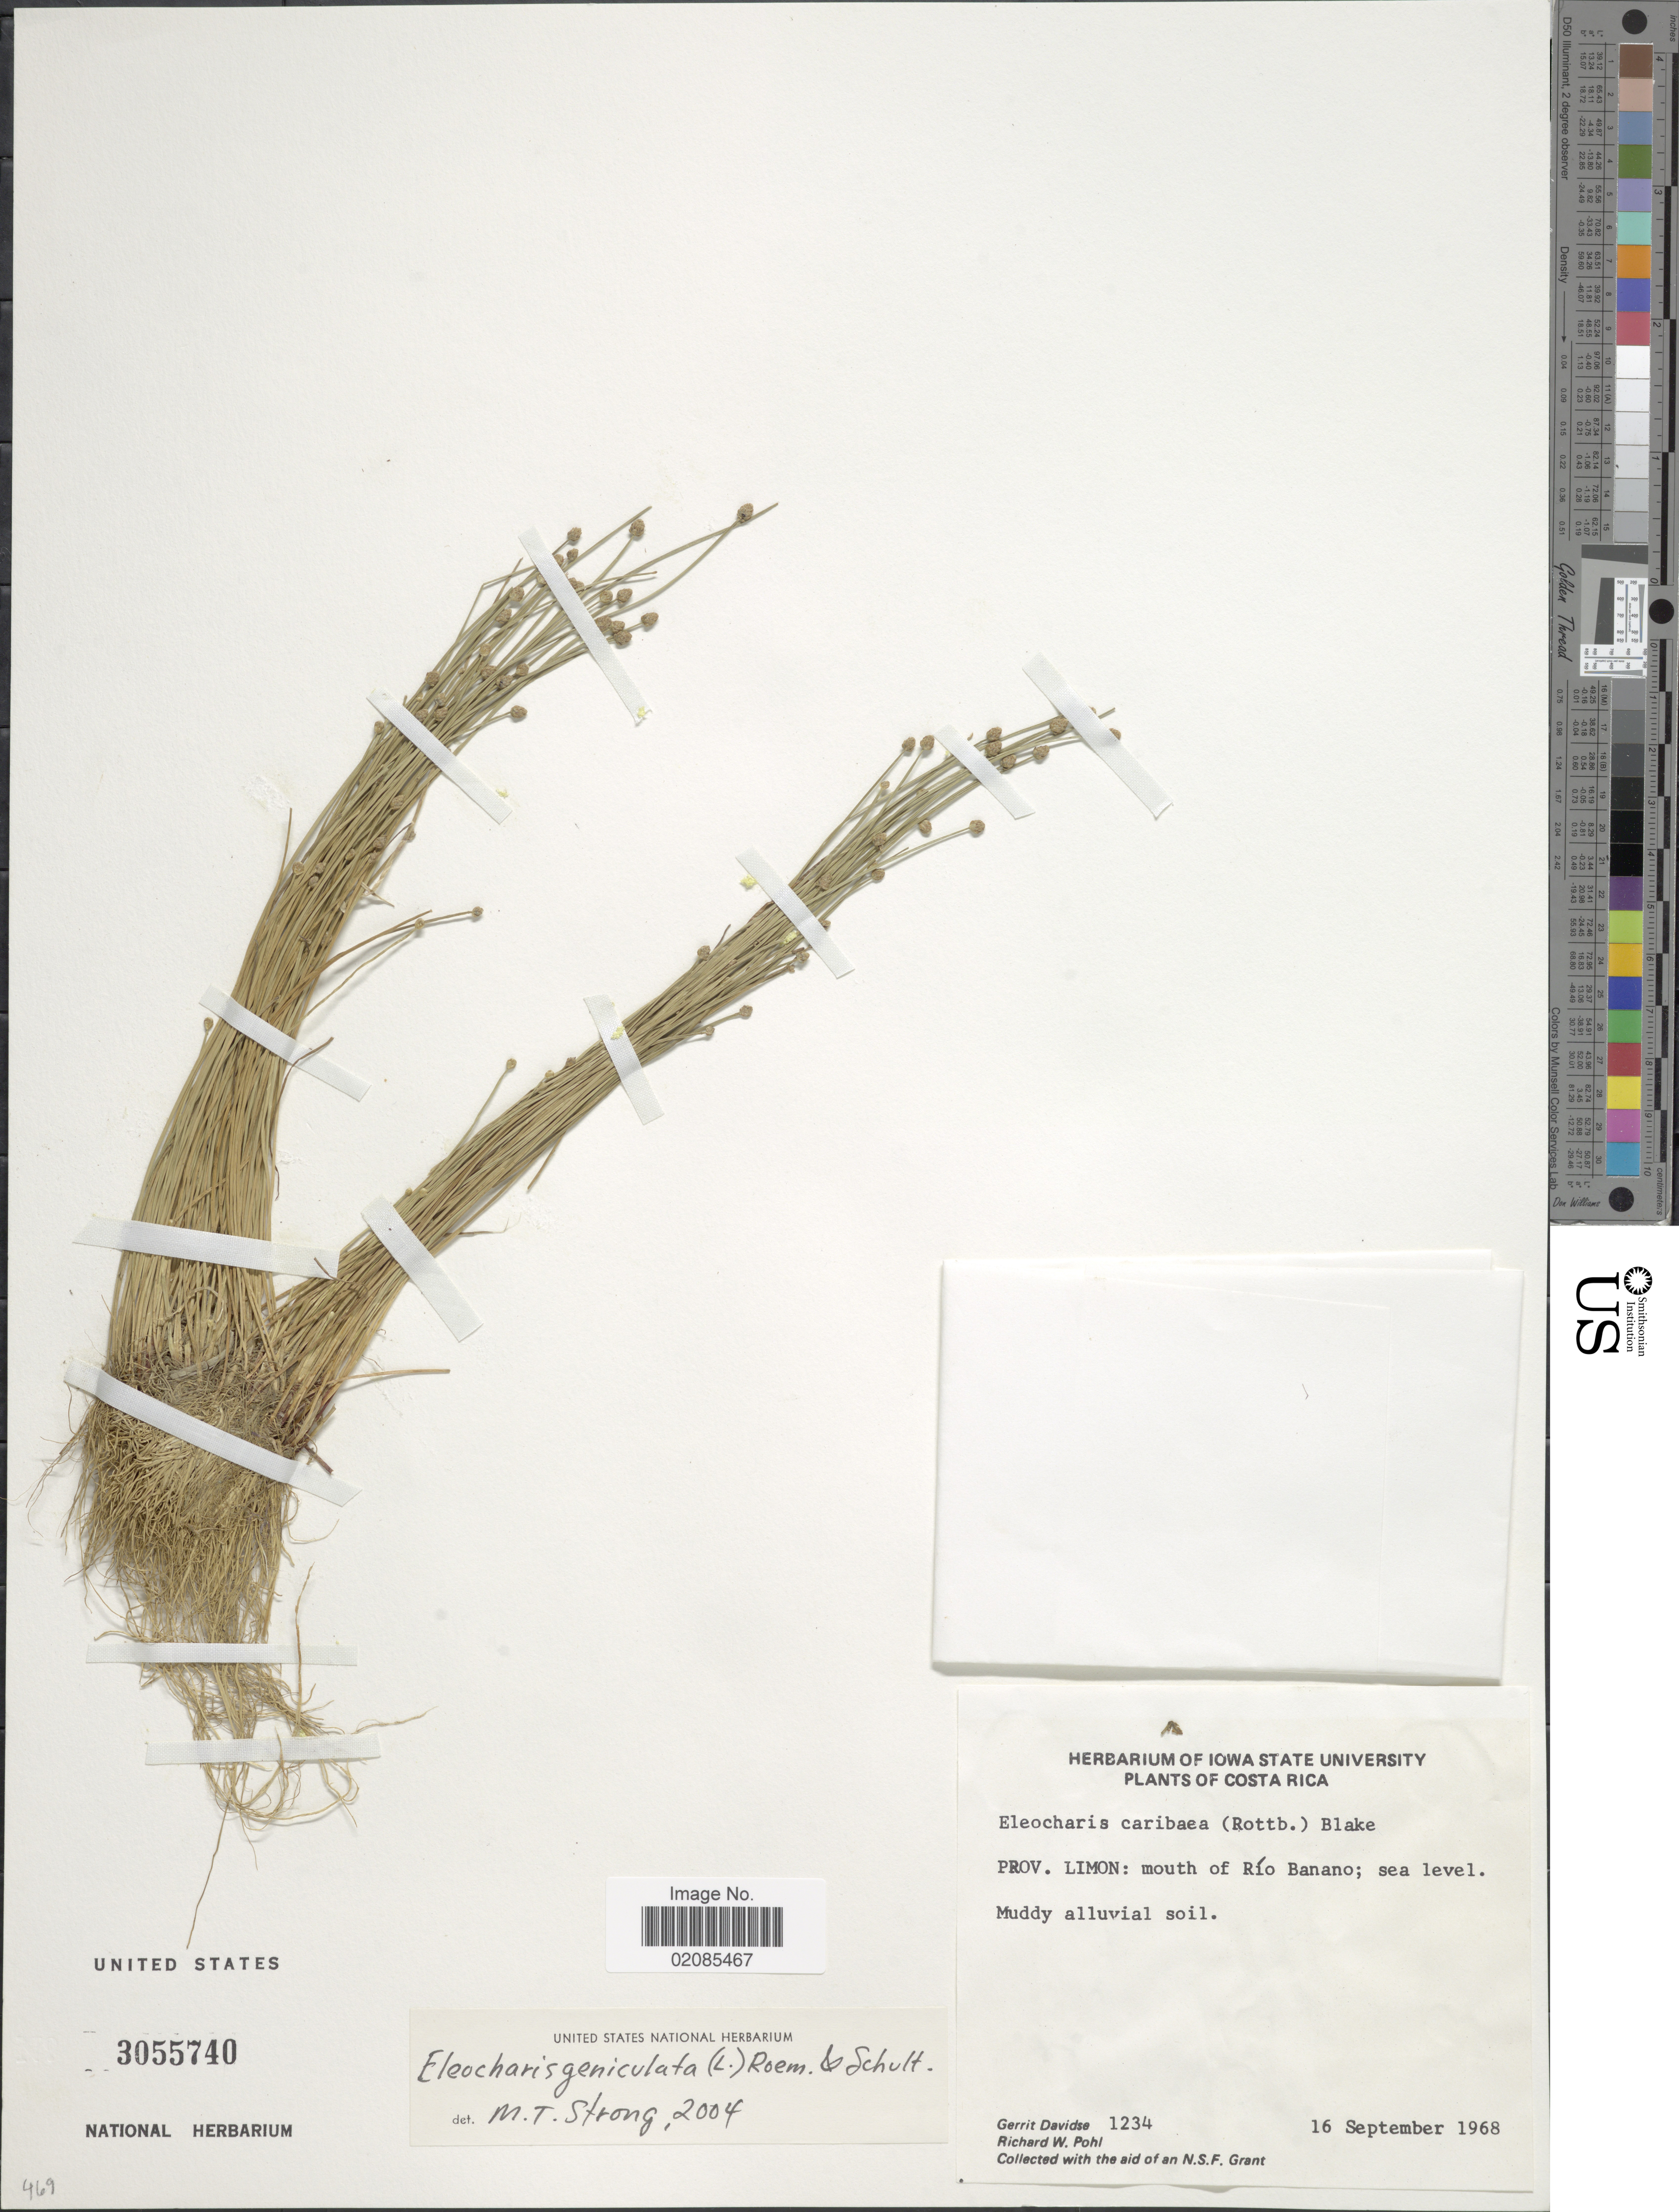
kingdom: Plantae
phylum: Tracheophyta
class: Liliopsida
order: Poales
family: Cyperaceae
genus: Eleocharis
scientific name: Eleocharis geniculata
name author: (L.) Roem. & Schult.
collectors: G. Davidse & R. W. Pohl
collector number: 1234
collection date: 1968-09-16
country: Costa Rica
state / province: Limón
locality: Mouth of Rio Banano.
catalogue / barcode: US 3055740